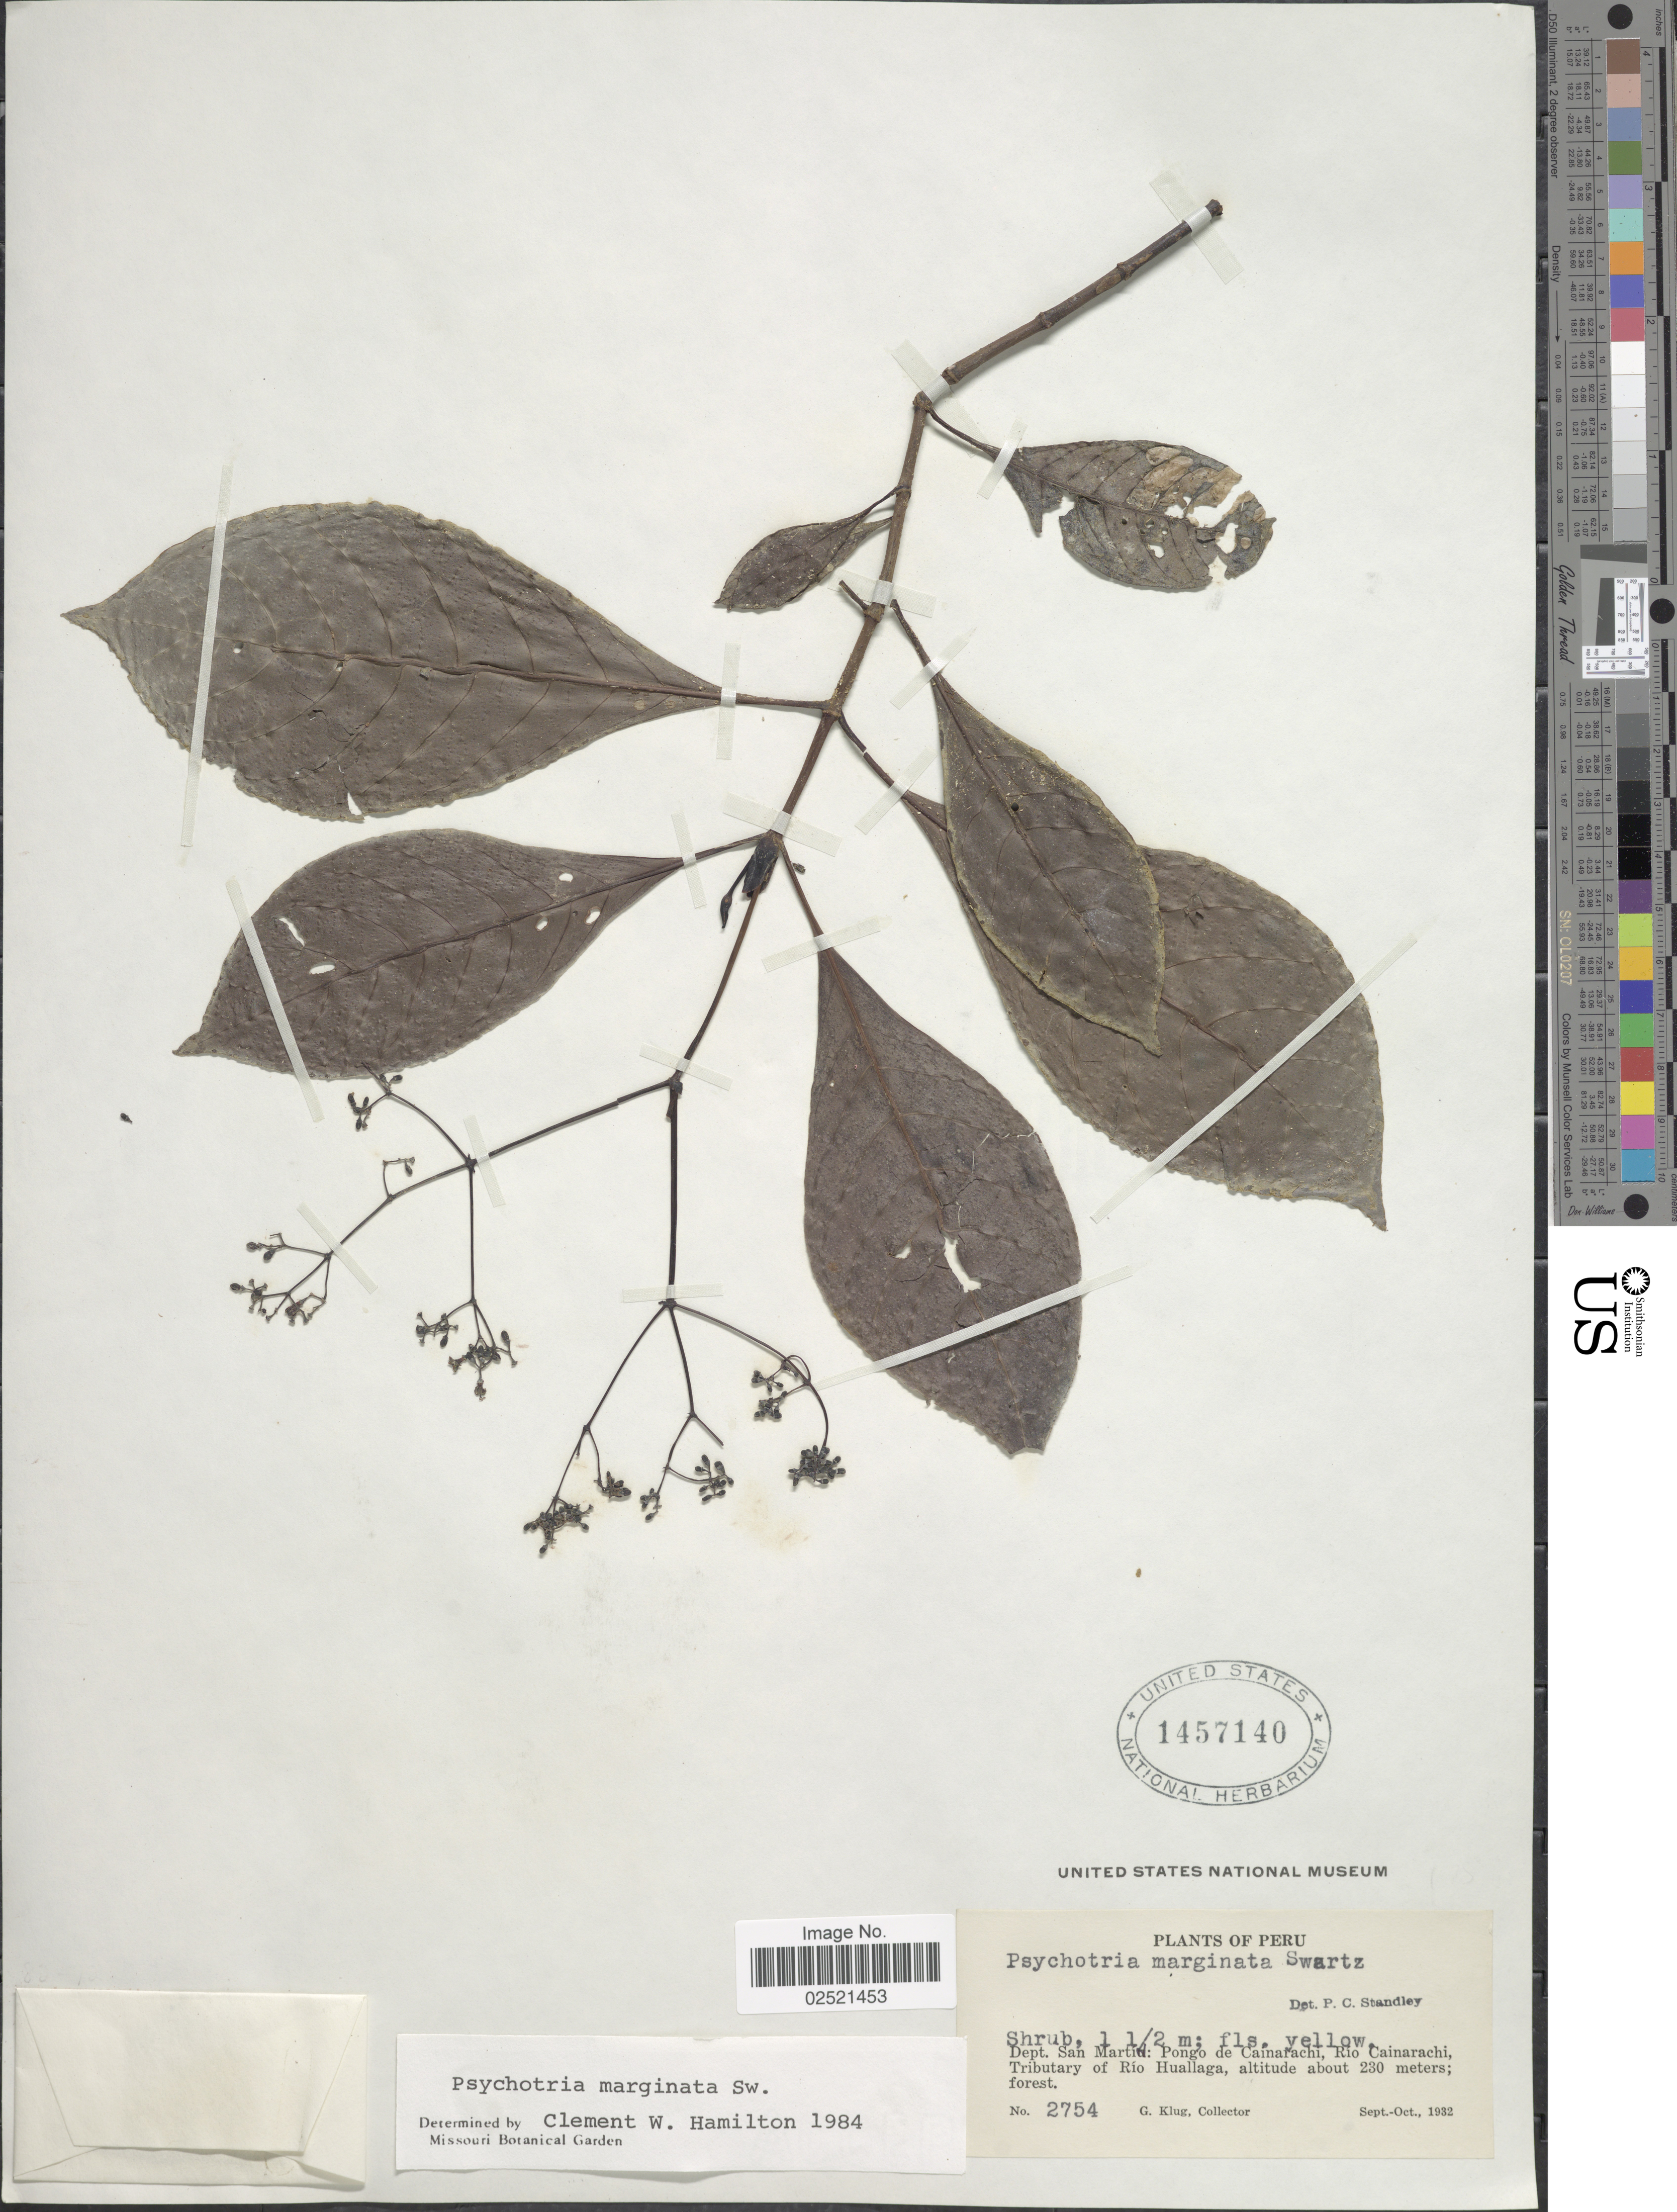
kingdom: Plantae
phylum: Tracheophyta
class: Magnoliopsida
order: Gentianales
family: Rubiaceae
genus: Psychotria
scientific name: Psychotria marginata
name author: Sw.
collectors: G. Klug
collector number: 2754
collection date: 1932-09/1932-10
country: Peru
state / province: San Martín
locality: Pongo de Cainarachi, Río Cainarachi, Tributary of Río Huallaga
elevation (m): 230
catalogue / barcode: US 1457140